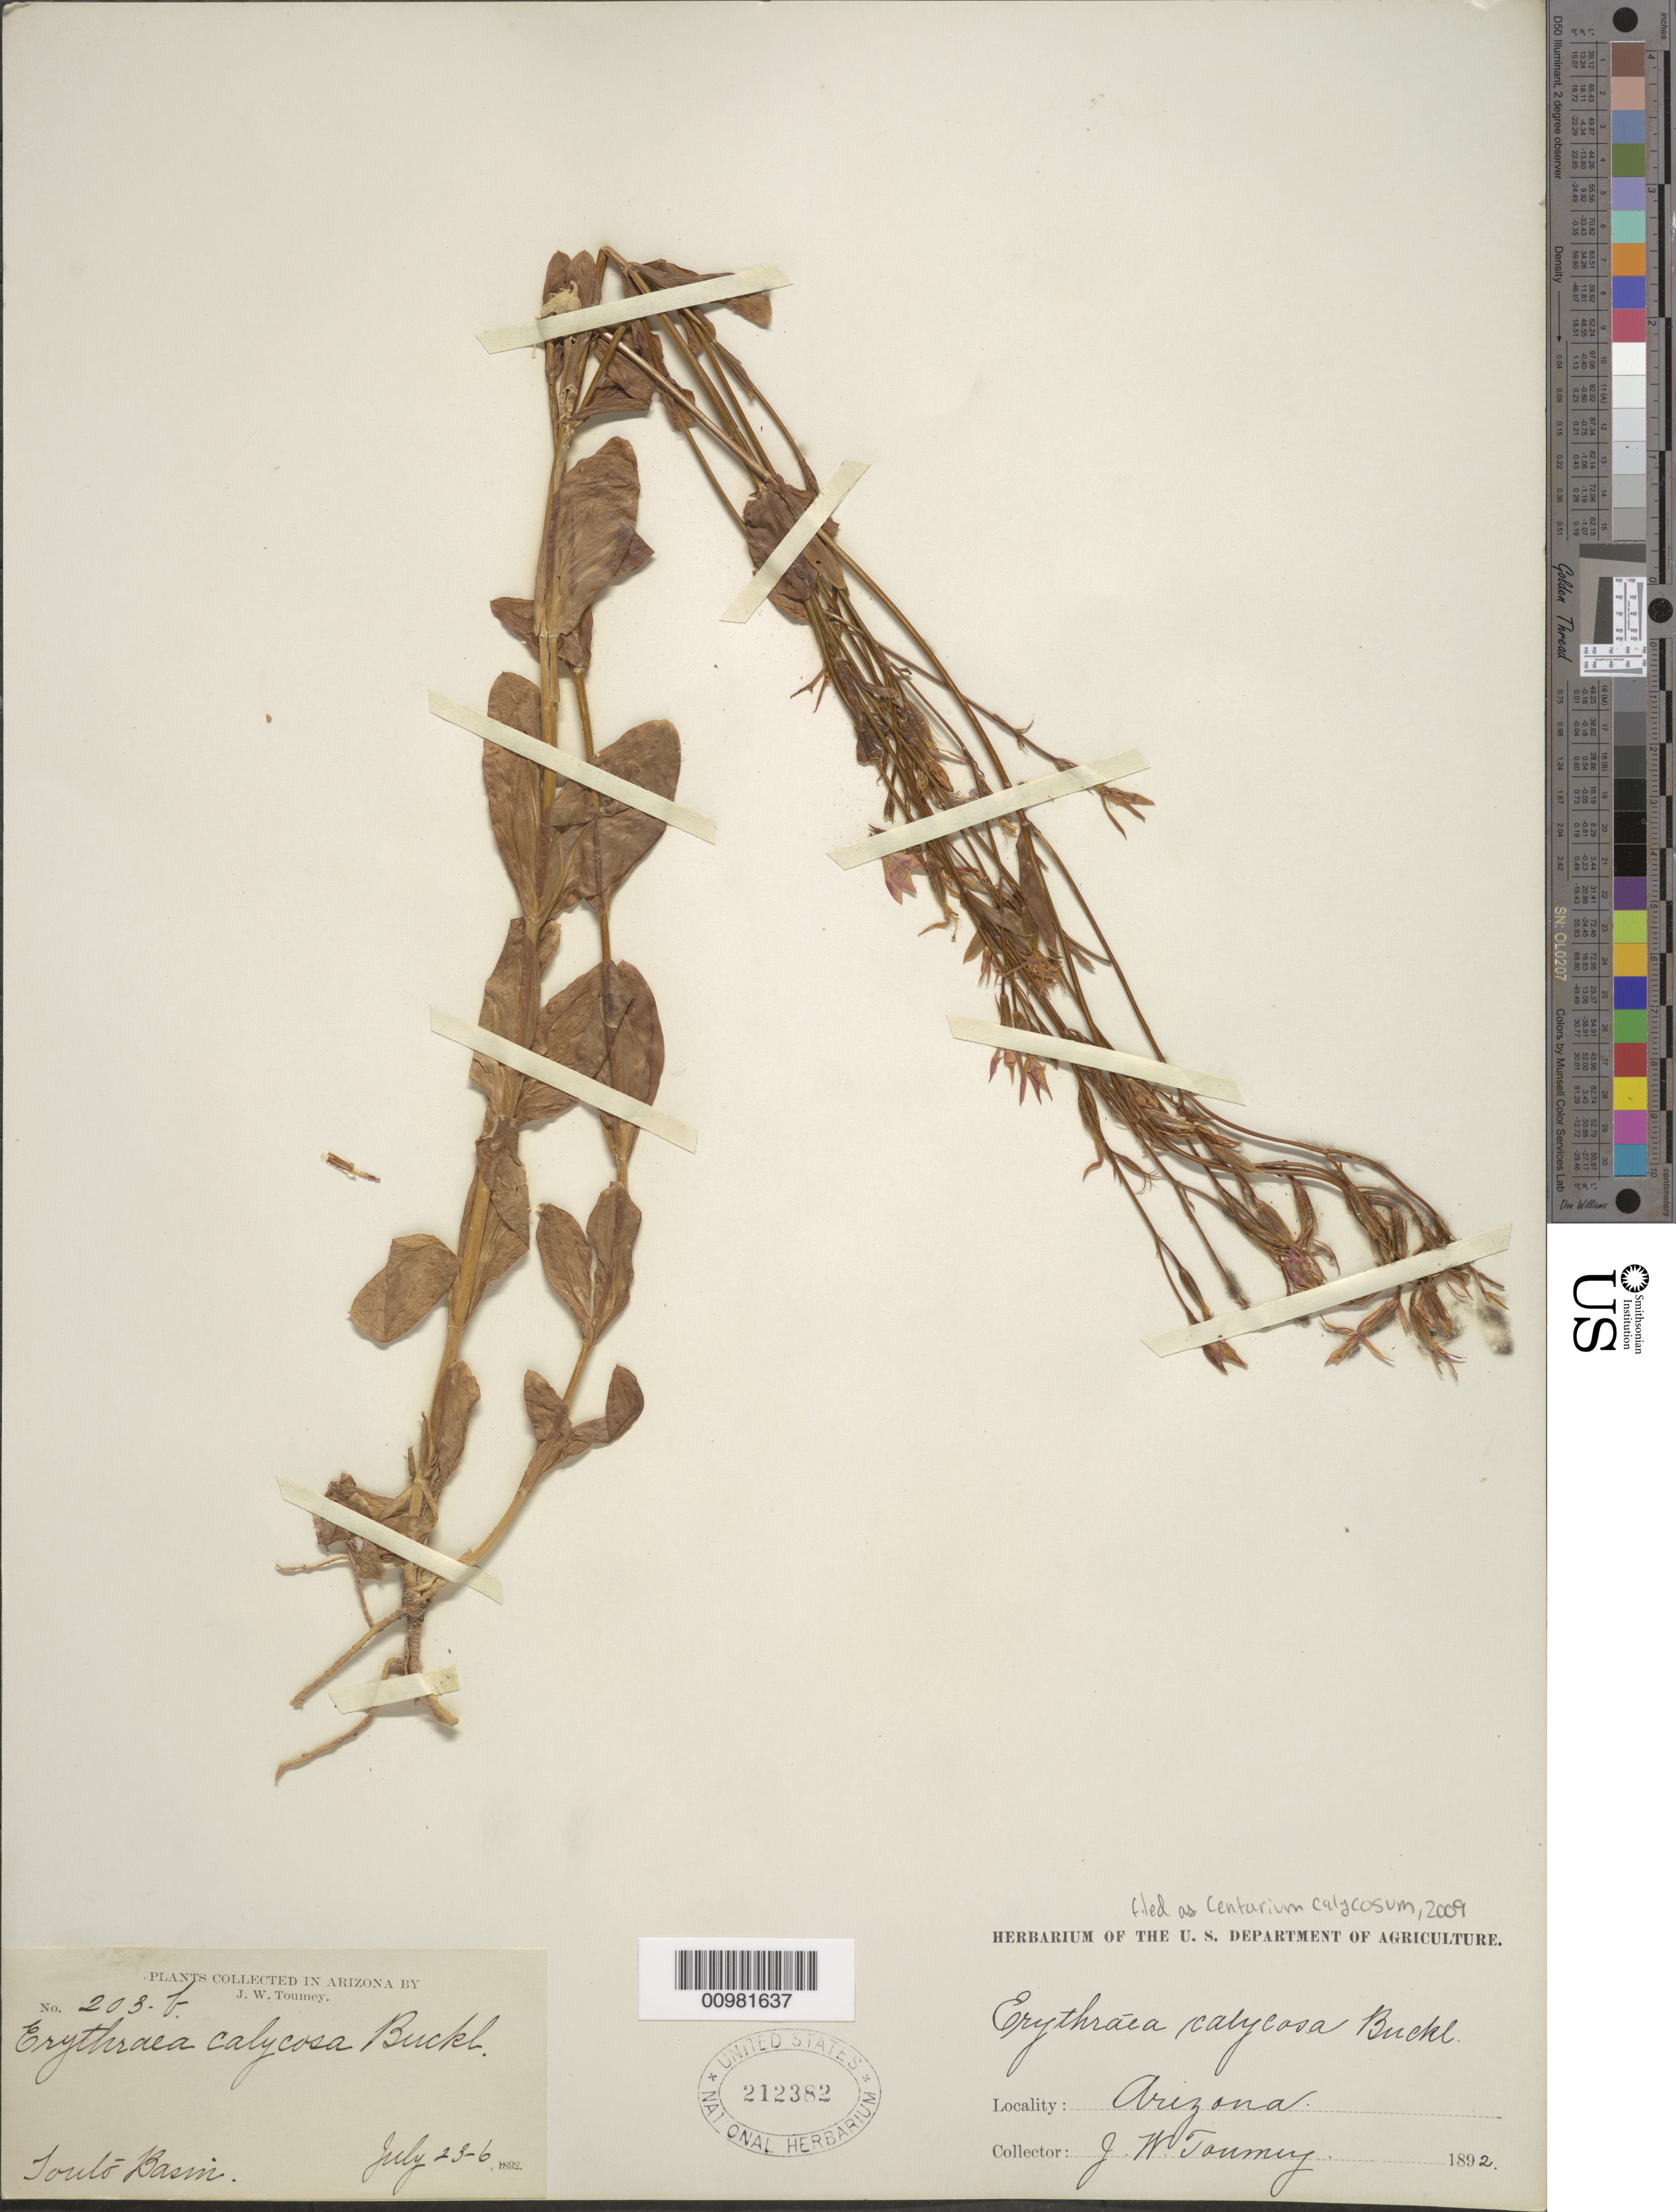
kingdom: Plantae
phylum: Tracheophyta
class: Magnoliopsida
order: Gentianales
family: Gentianaceae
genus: Centaurium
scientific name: Centaurium calycosum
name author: (Buckley) Buckley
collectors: J. W. Toumey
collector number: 203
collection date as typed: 23 Jul 1892 to 26 Jul 1892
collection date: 1892-07-23/1892-07-26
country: United States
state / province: Arizona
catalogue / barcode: US 212382